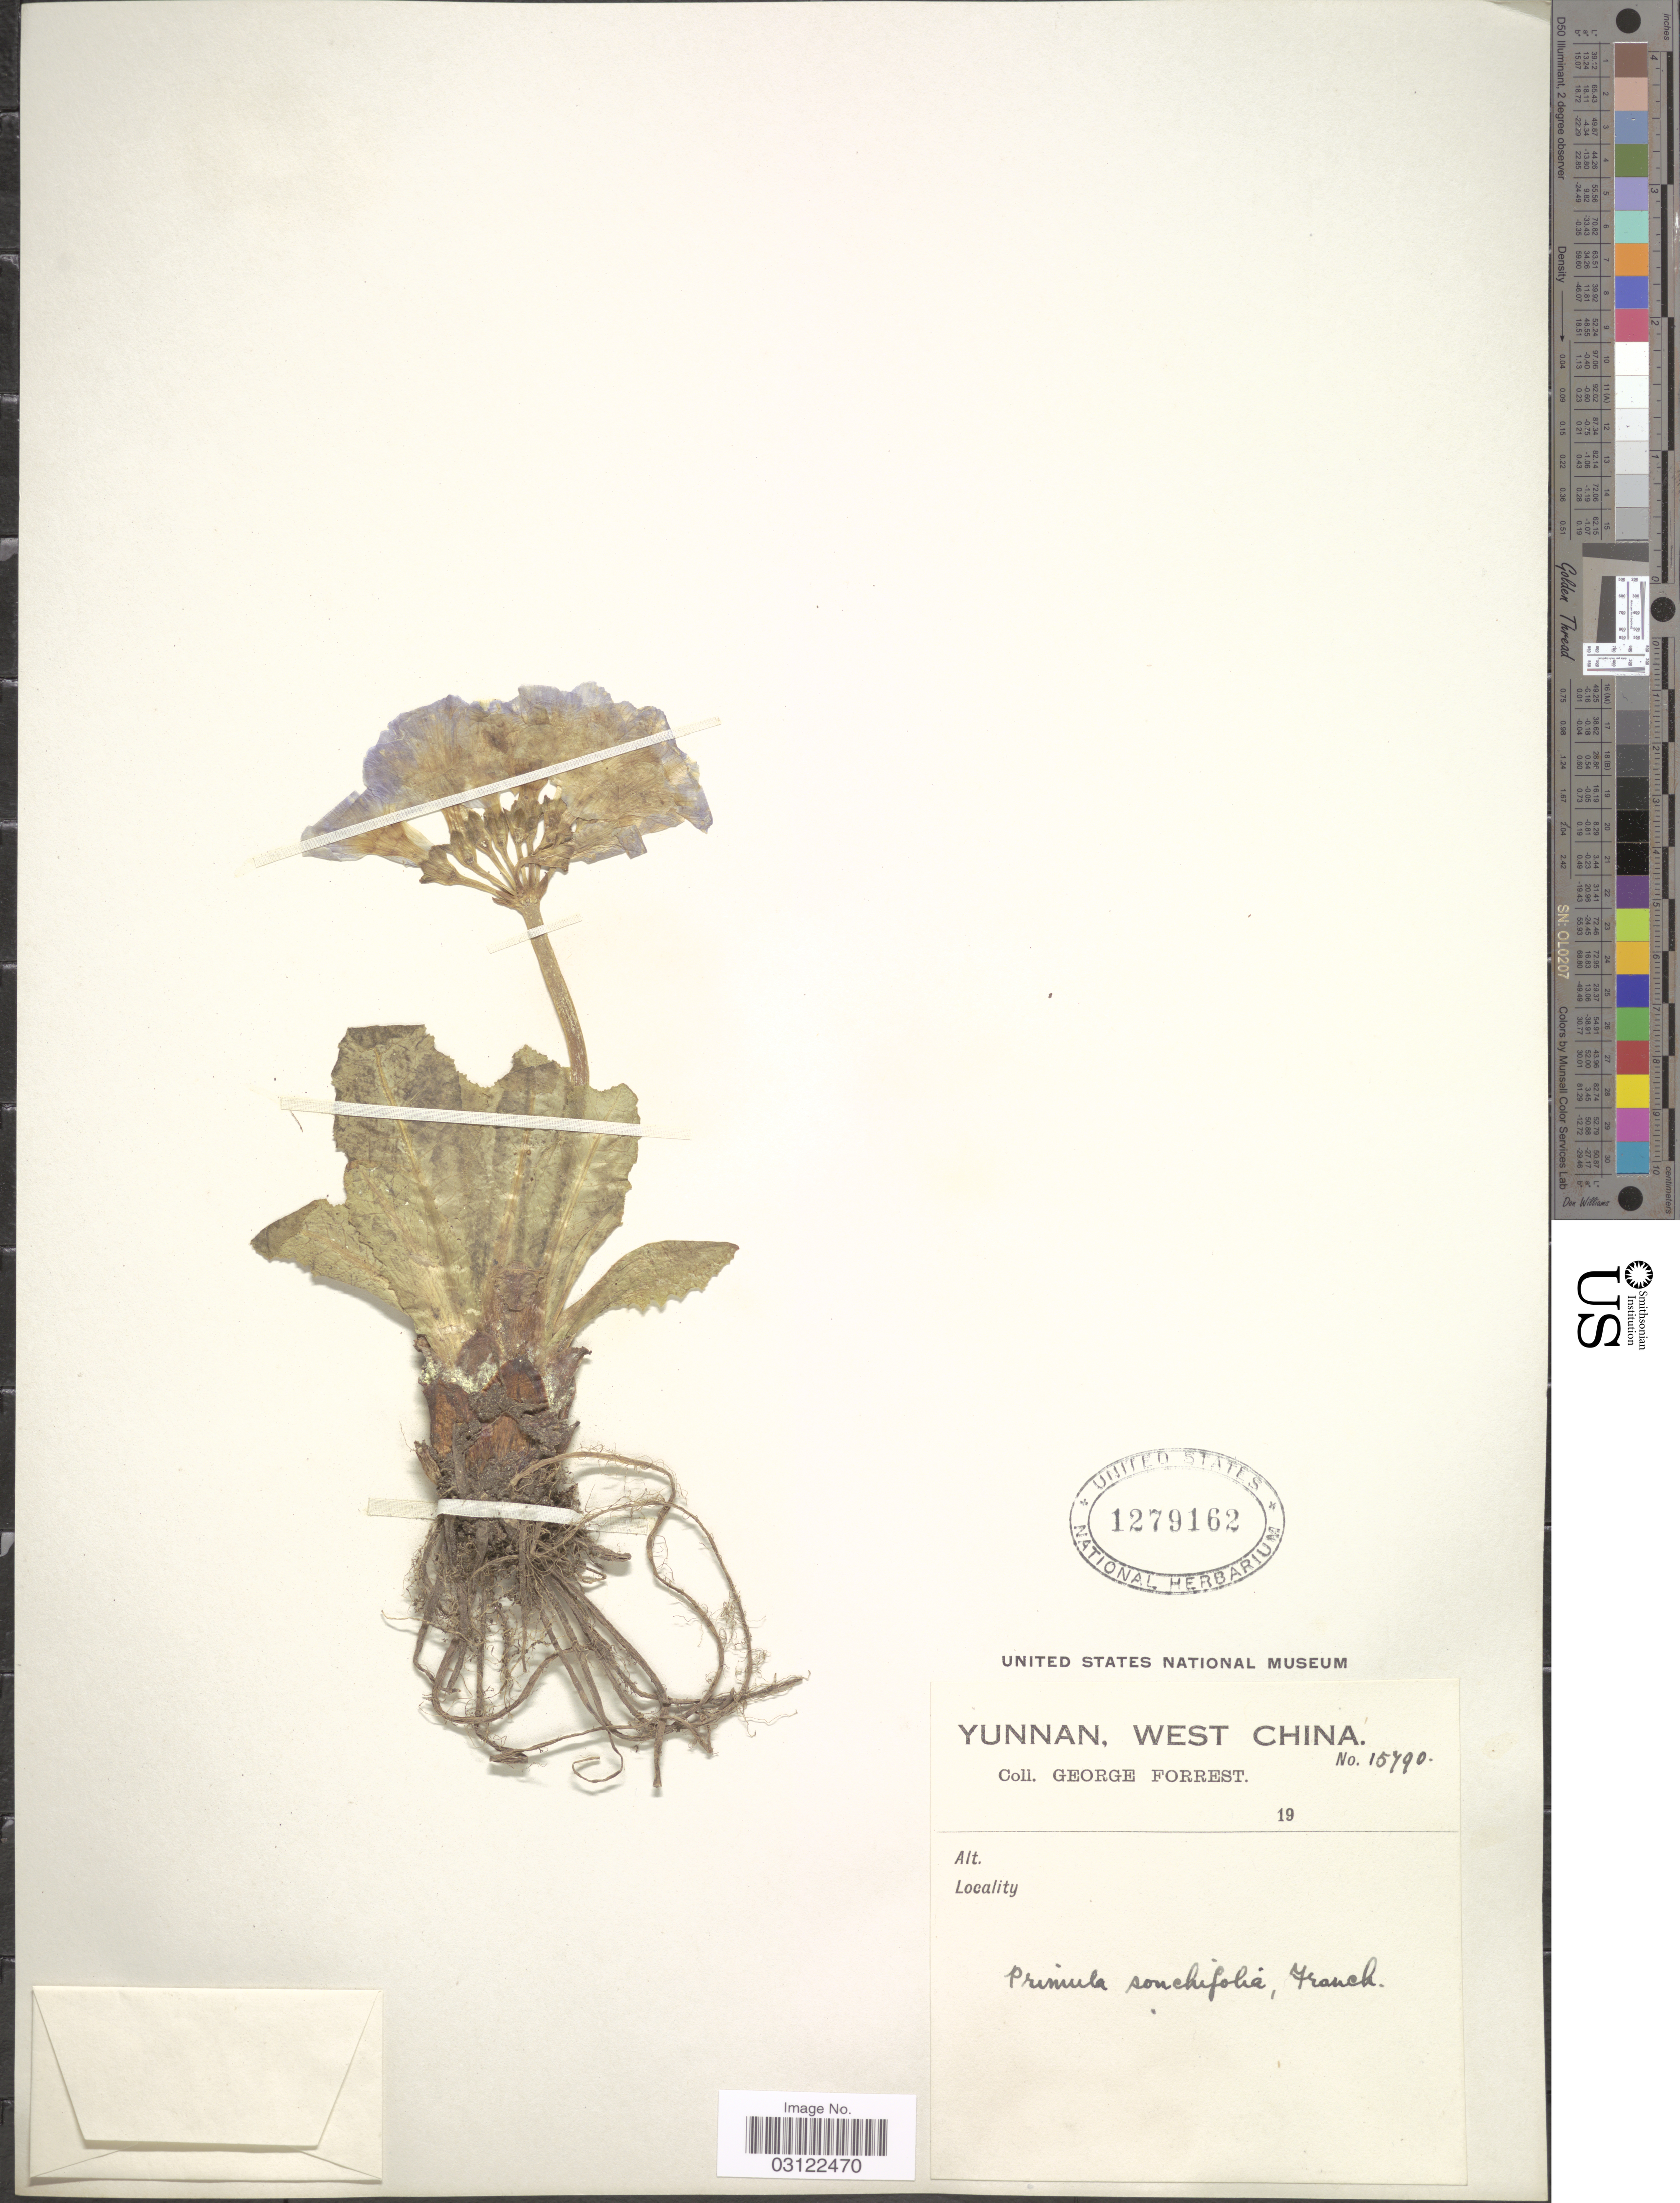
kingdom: Plantae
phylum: Tracheophyta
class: Magnoliopsida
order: Ericales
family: Primulaceae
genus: Primula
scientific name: Primula sonchifolia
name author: Franch.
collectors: G. Forrest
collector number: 15790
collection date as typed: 19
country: China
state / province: Yunnan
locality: West China.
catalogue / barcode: US 1279162